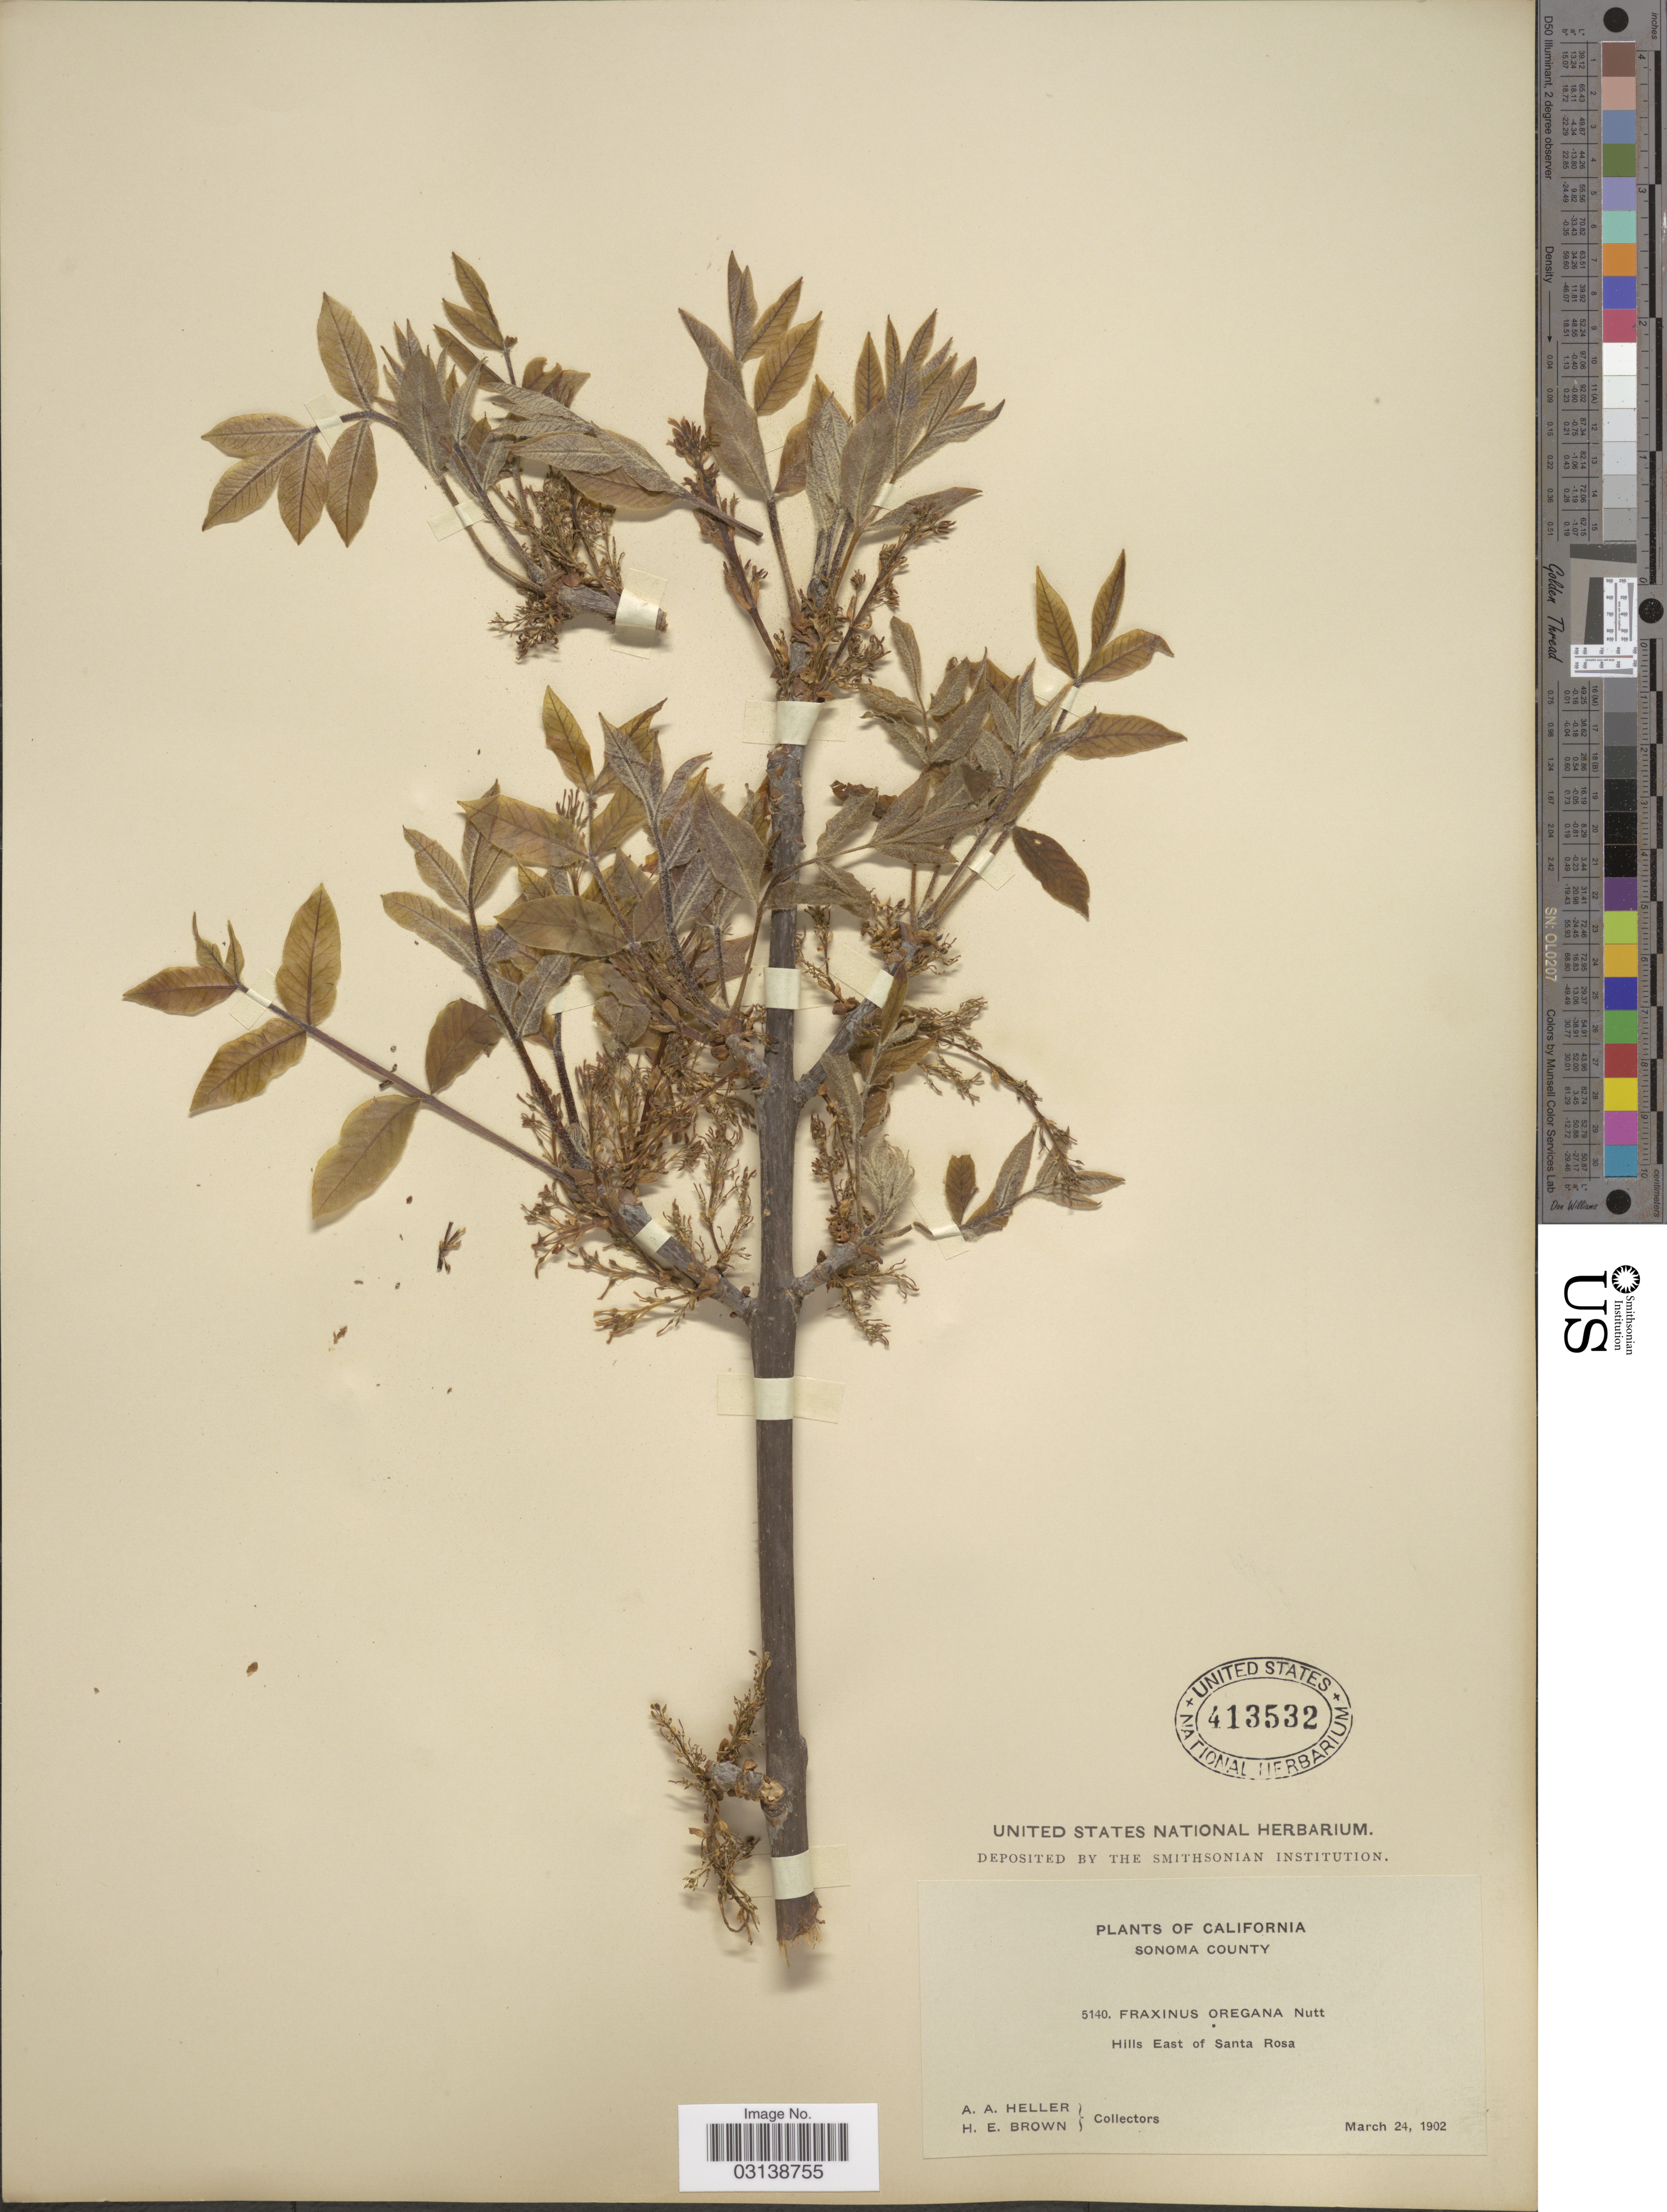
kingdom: Plantae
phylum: Tracheophyta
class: Magnoliopsida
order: Lamiales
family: Oleaceae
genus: Fraxinus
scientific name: Fraxinus latifolia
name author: Benth.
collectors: A. A. Heller & H. E. Brown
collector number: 5140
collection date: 1902-03-24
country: United States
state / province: California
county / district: Sonoma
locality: Sonoma County. Hills East of Santa Rosa.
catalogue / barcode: US 413532